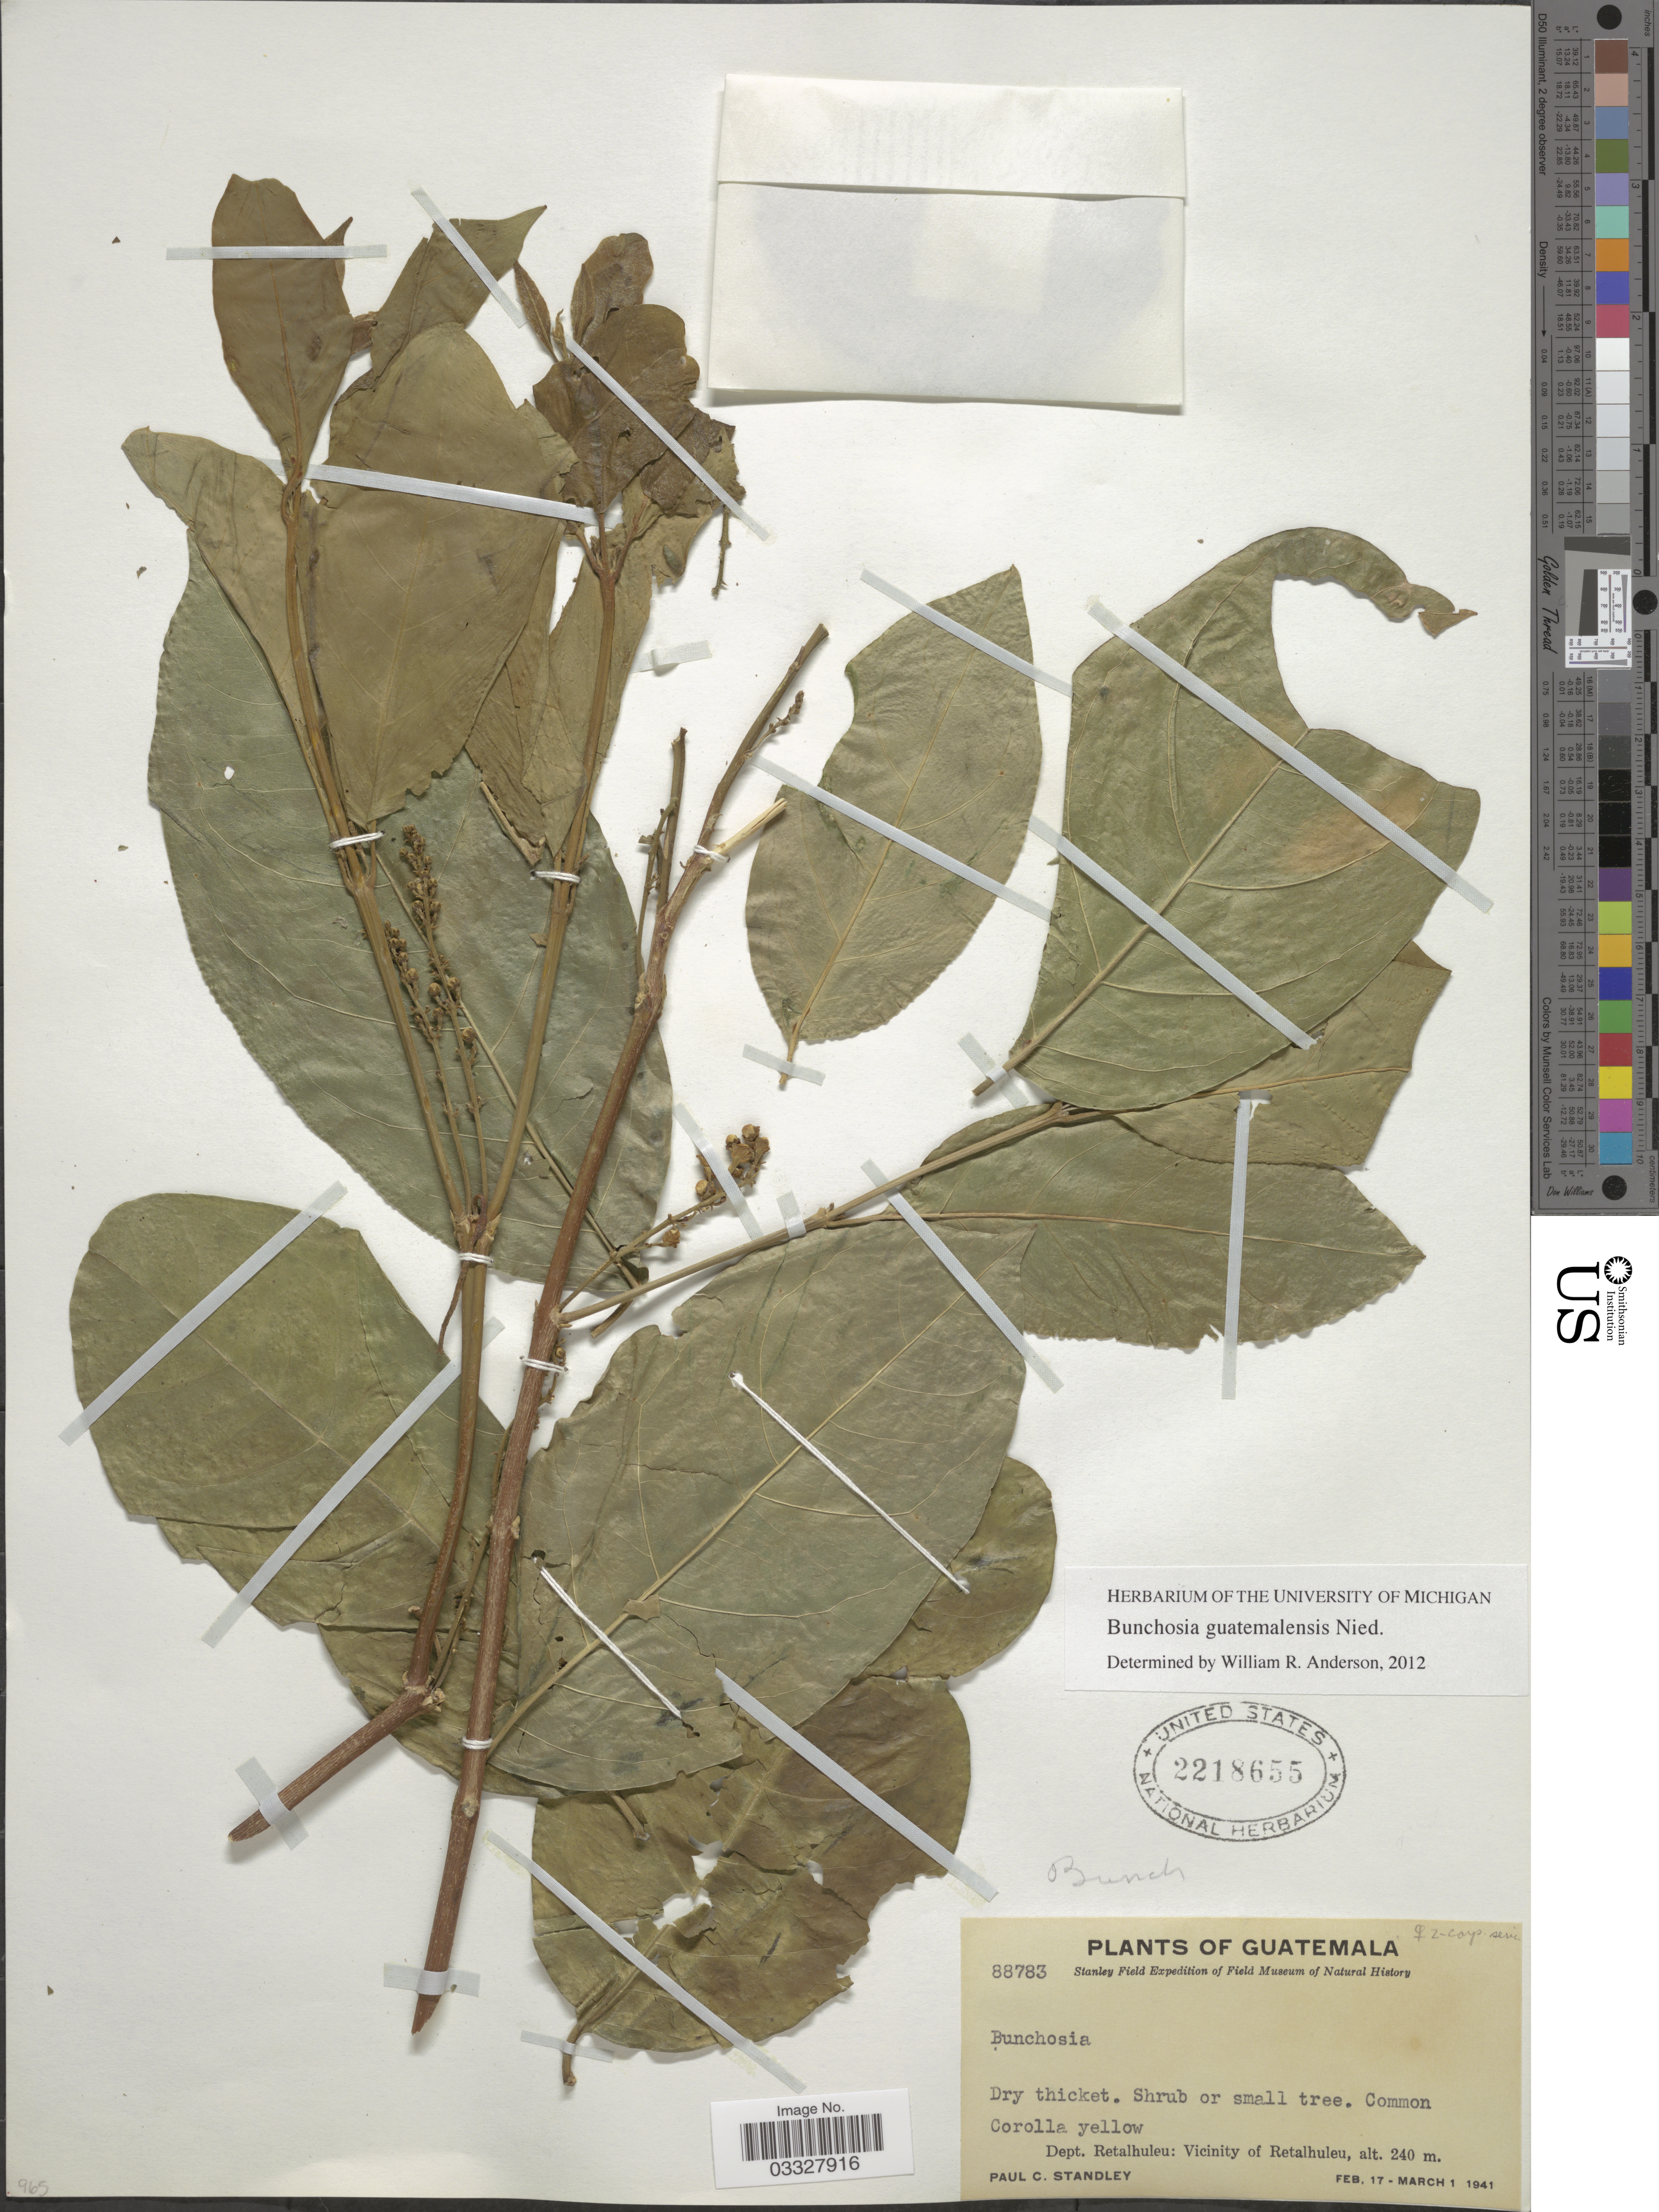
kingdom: Plantae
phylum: Tracheophyta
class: Magnoliopsida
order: Malpighiales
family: Malpighiaceae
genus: Bunchosia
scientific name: Bunchosia guatemalensis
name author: Nied.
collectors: P. C. Standley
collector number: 88783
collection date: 1941-02-17/1941-03-01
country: Guatemala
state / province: Retalhuleu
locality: Dept. Retalhuleu: Vicinity of Retalhuleu.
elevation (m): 240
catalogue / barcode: US 2218655